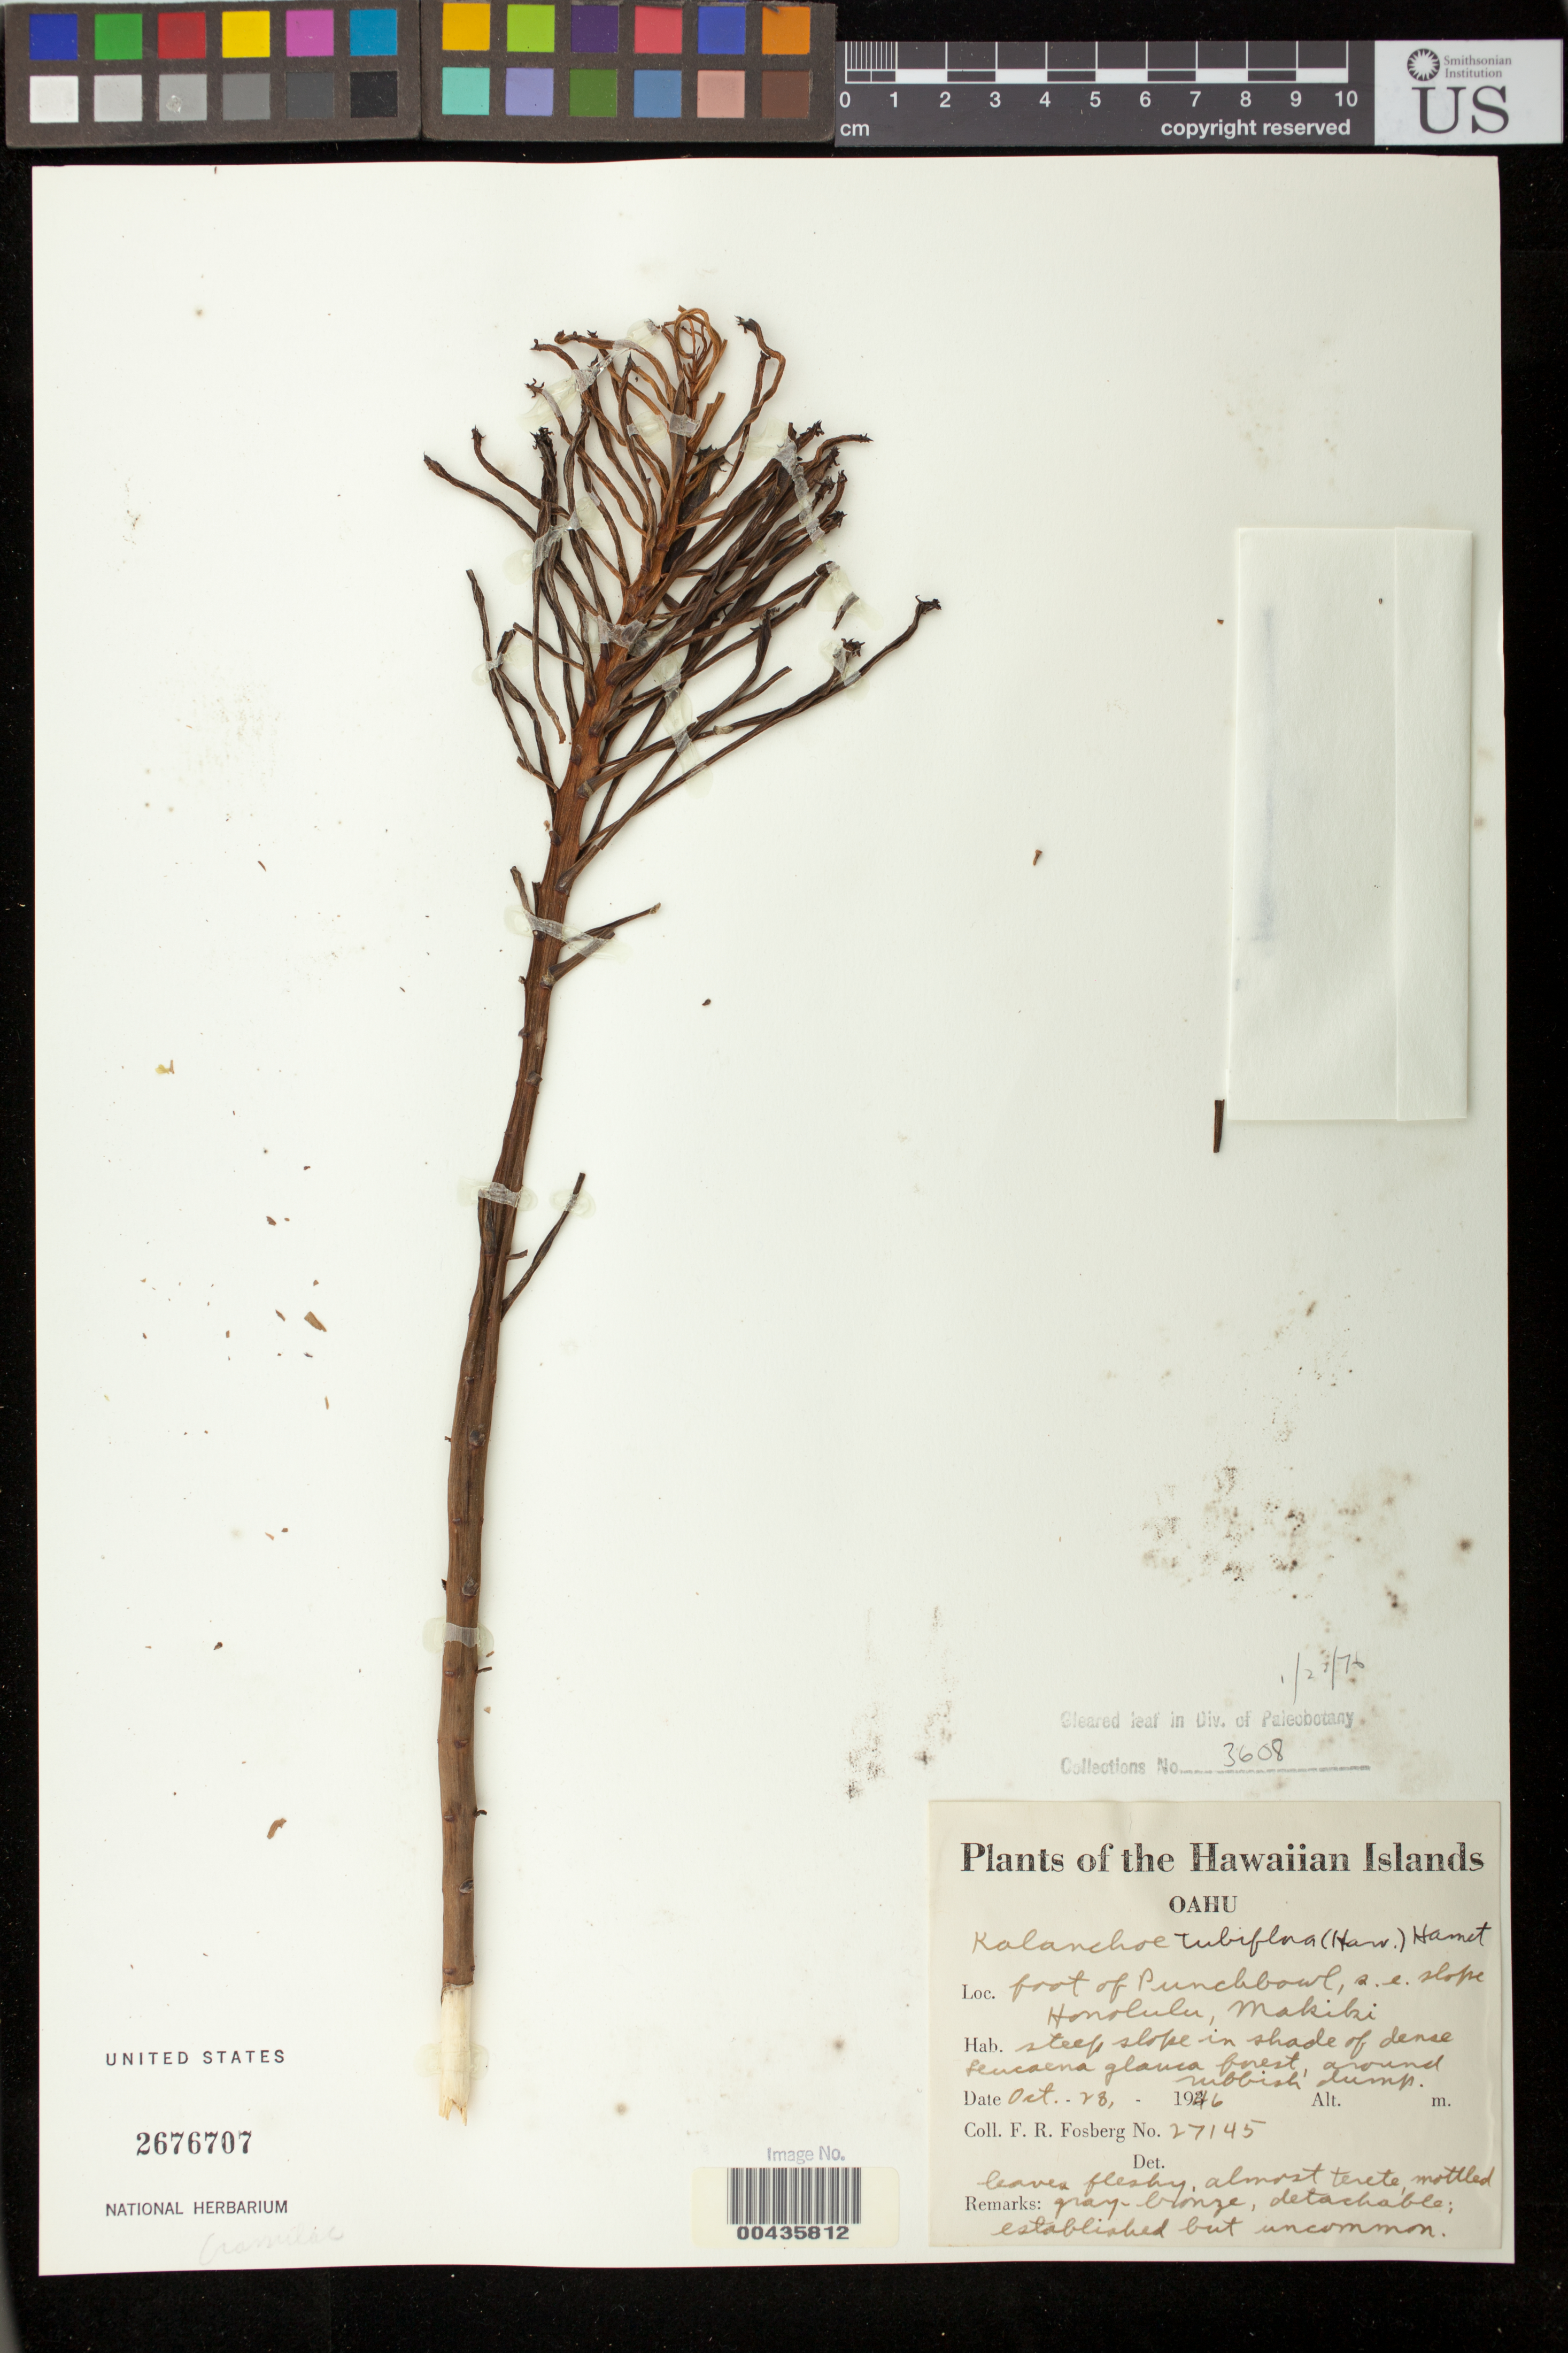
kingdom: Plantae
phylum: Tracheophyta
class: Magnoliopsida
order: Saxifragales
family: Crassulaceae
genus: Kalanchoe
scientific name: Kalanchoe delagoensis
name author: Eckl. & Zeyh.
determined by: Wagner, W. L., (BOT), Smithsonian Institution - National Museum of Natural History (UNITED STATES)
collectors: F. R. Fosberg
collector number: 27145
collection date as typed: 28 Oct 1946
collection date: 1946-10-28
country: United States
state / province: Hawaii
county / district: Honolulu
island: Oahu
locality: foot of Punchbowl, SE slope Honolulu, Makiki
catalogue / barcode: US 2676707